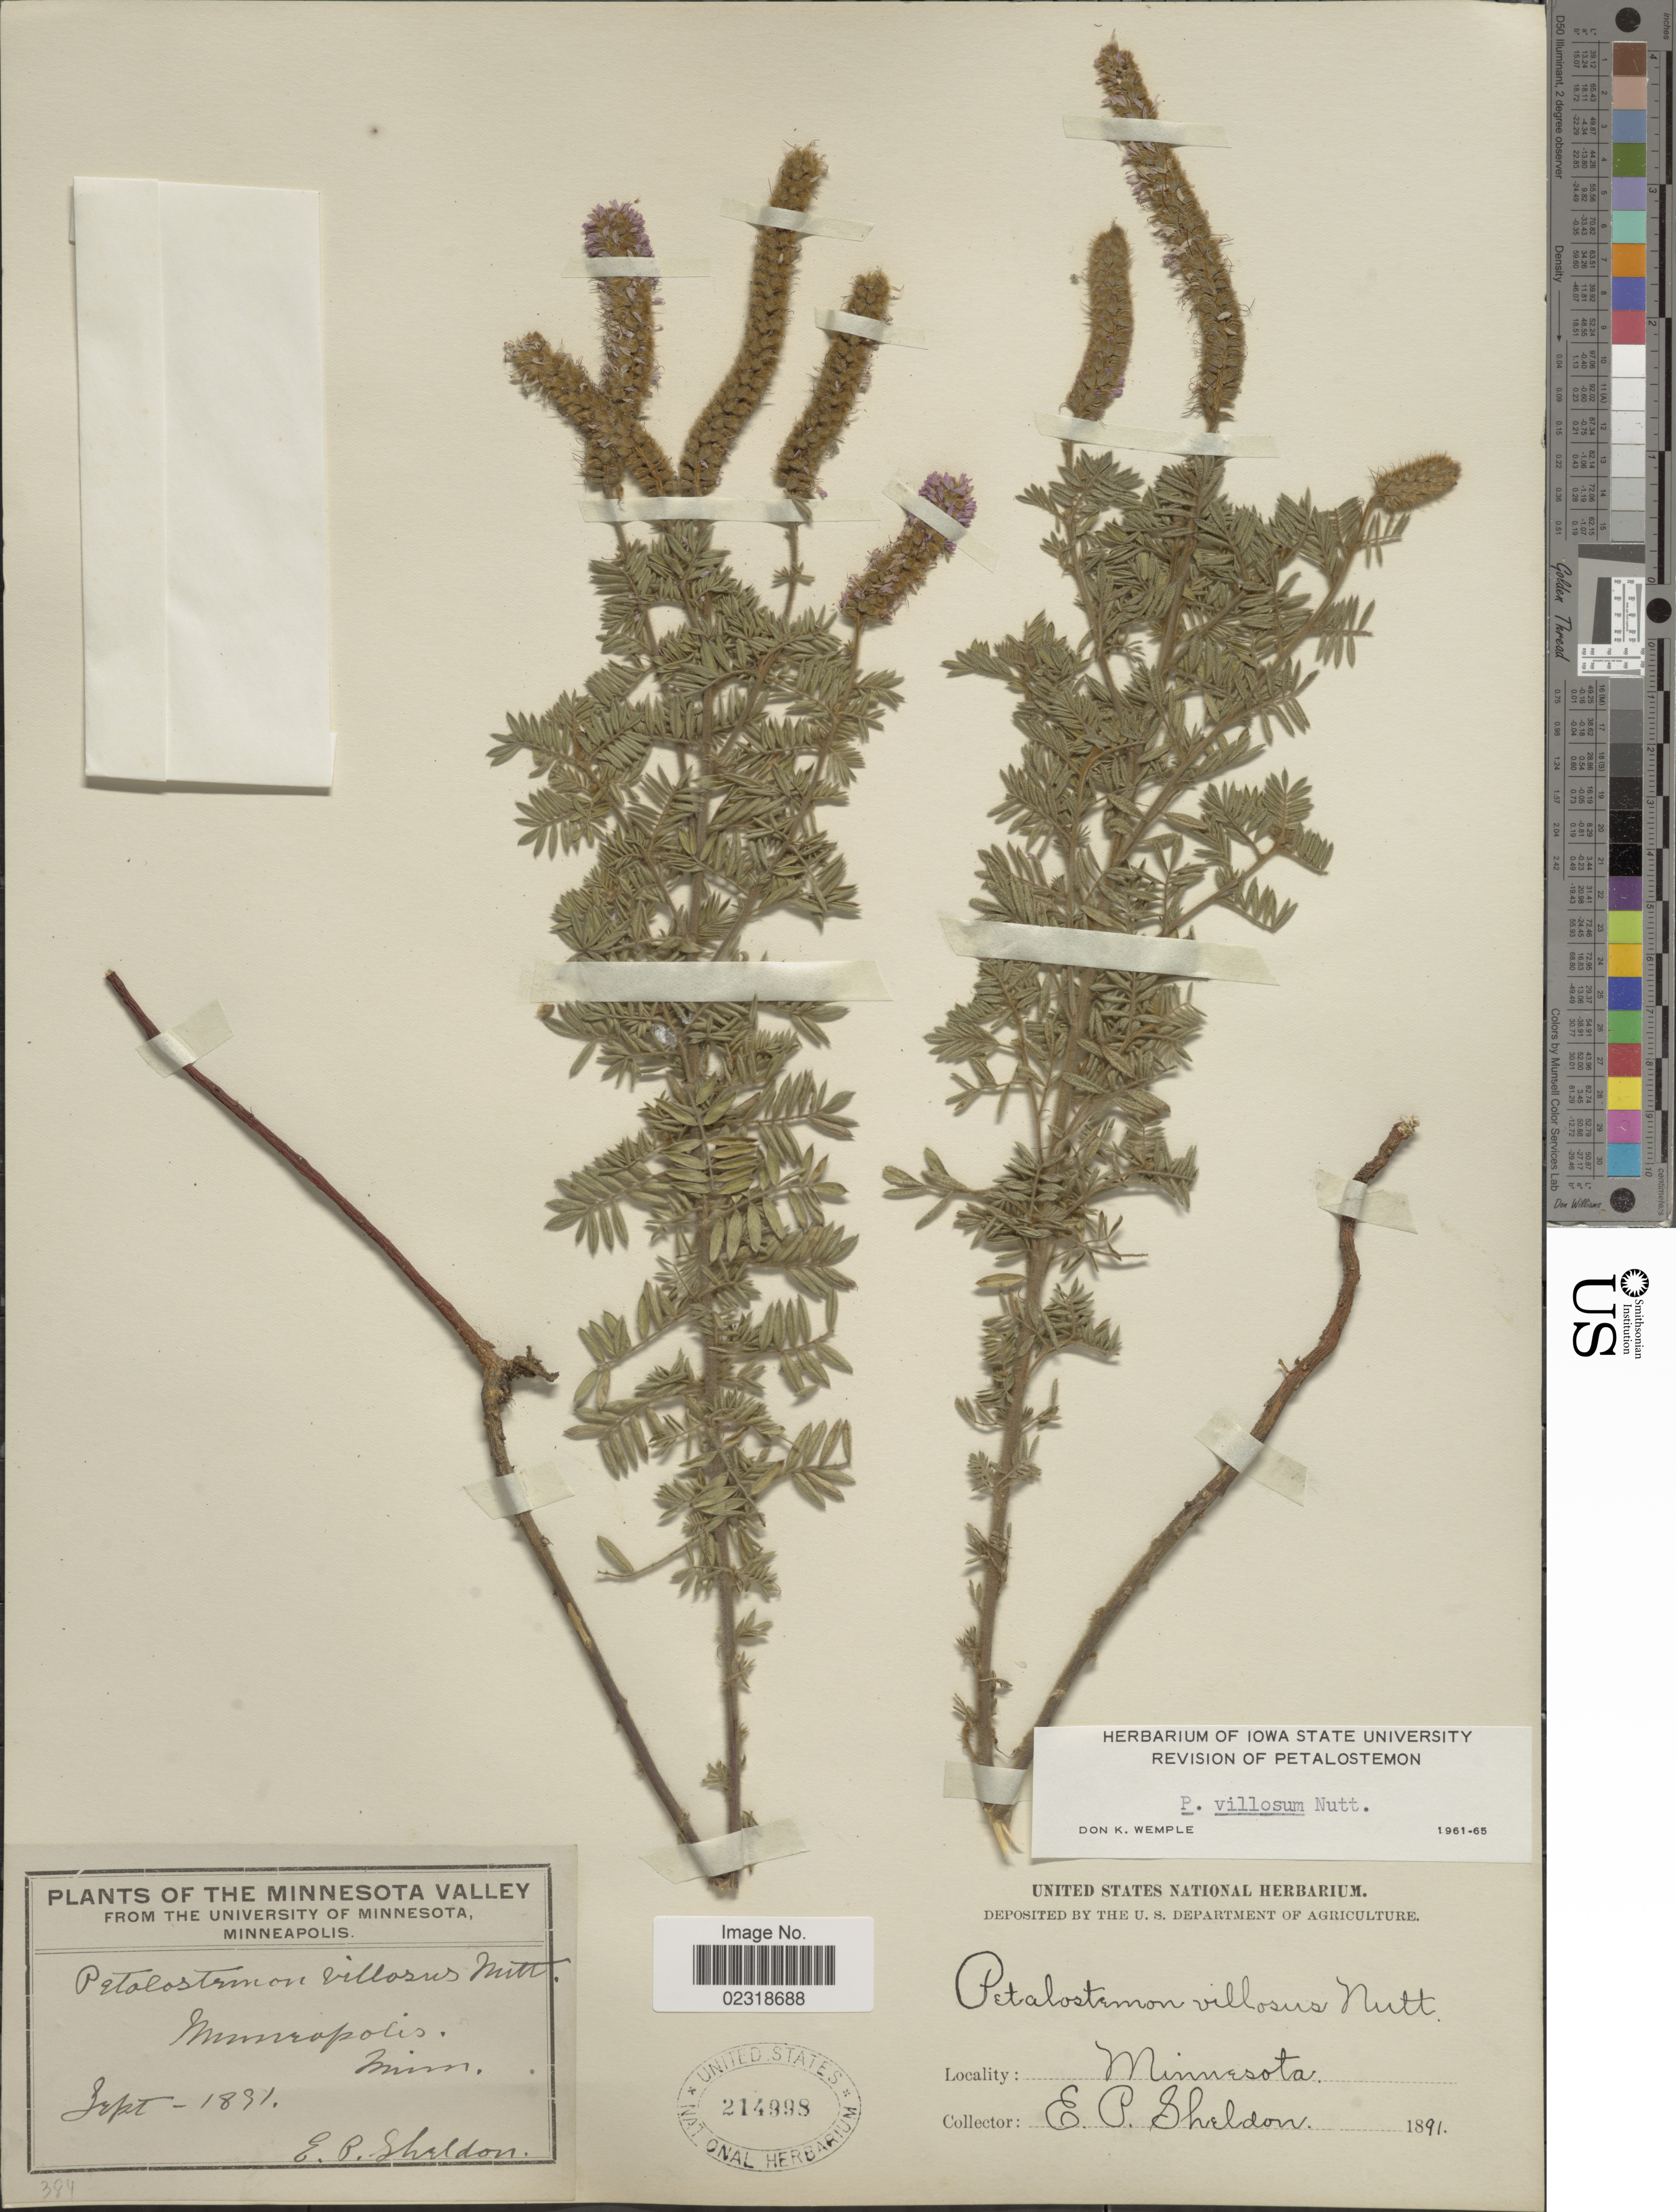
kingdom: Plantae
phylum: Tracheophyta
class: Magnoliopsida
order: Fabales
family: Fabaceae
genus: Dalea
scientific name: Dalea villosa var. villosa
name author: (Nutt.) Spreng.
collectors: E. P. Sheldon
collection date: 1891-09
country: United States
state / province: Minnesota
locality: Minneapolis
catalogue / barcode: US 214998